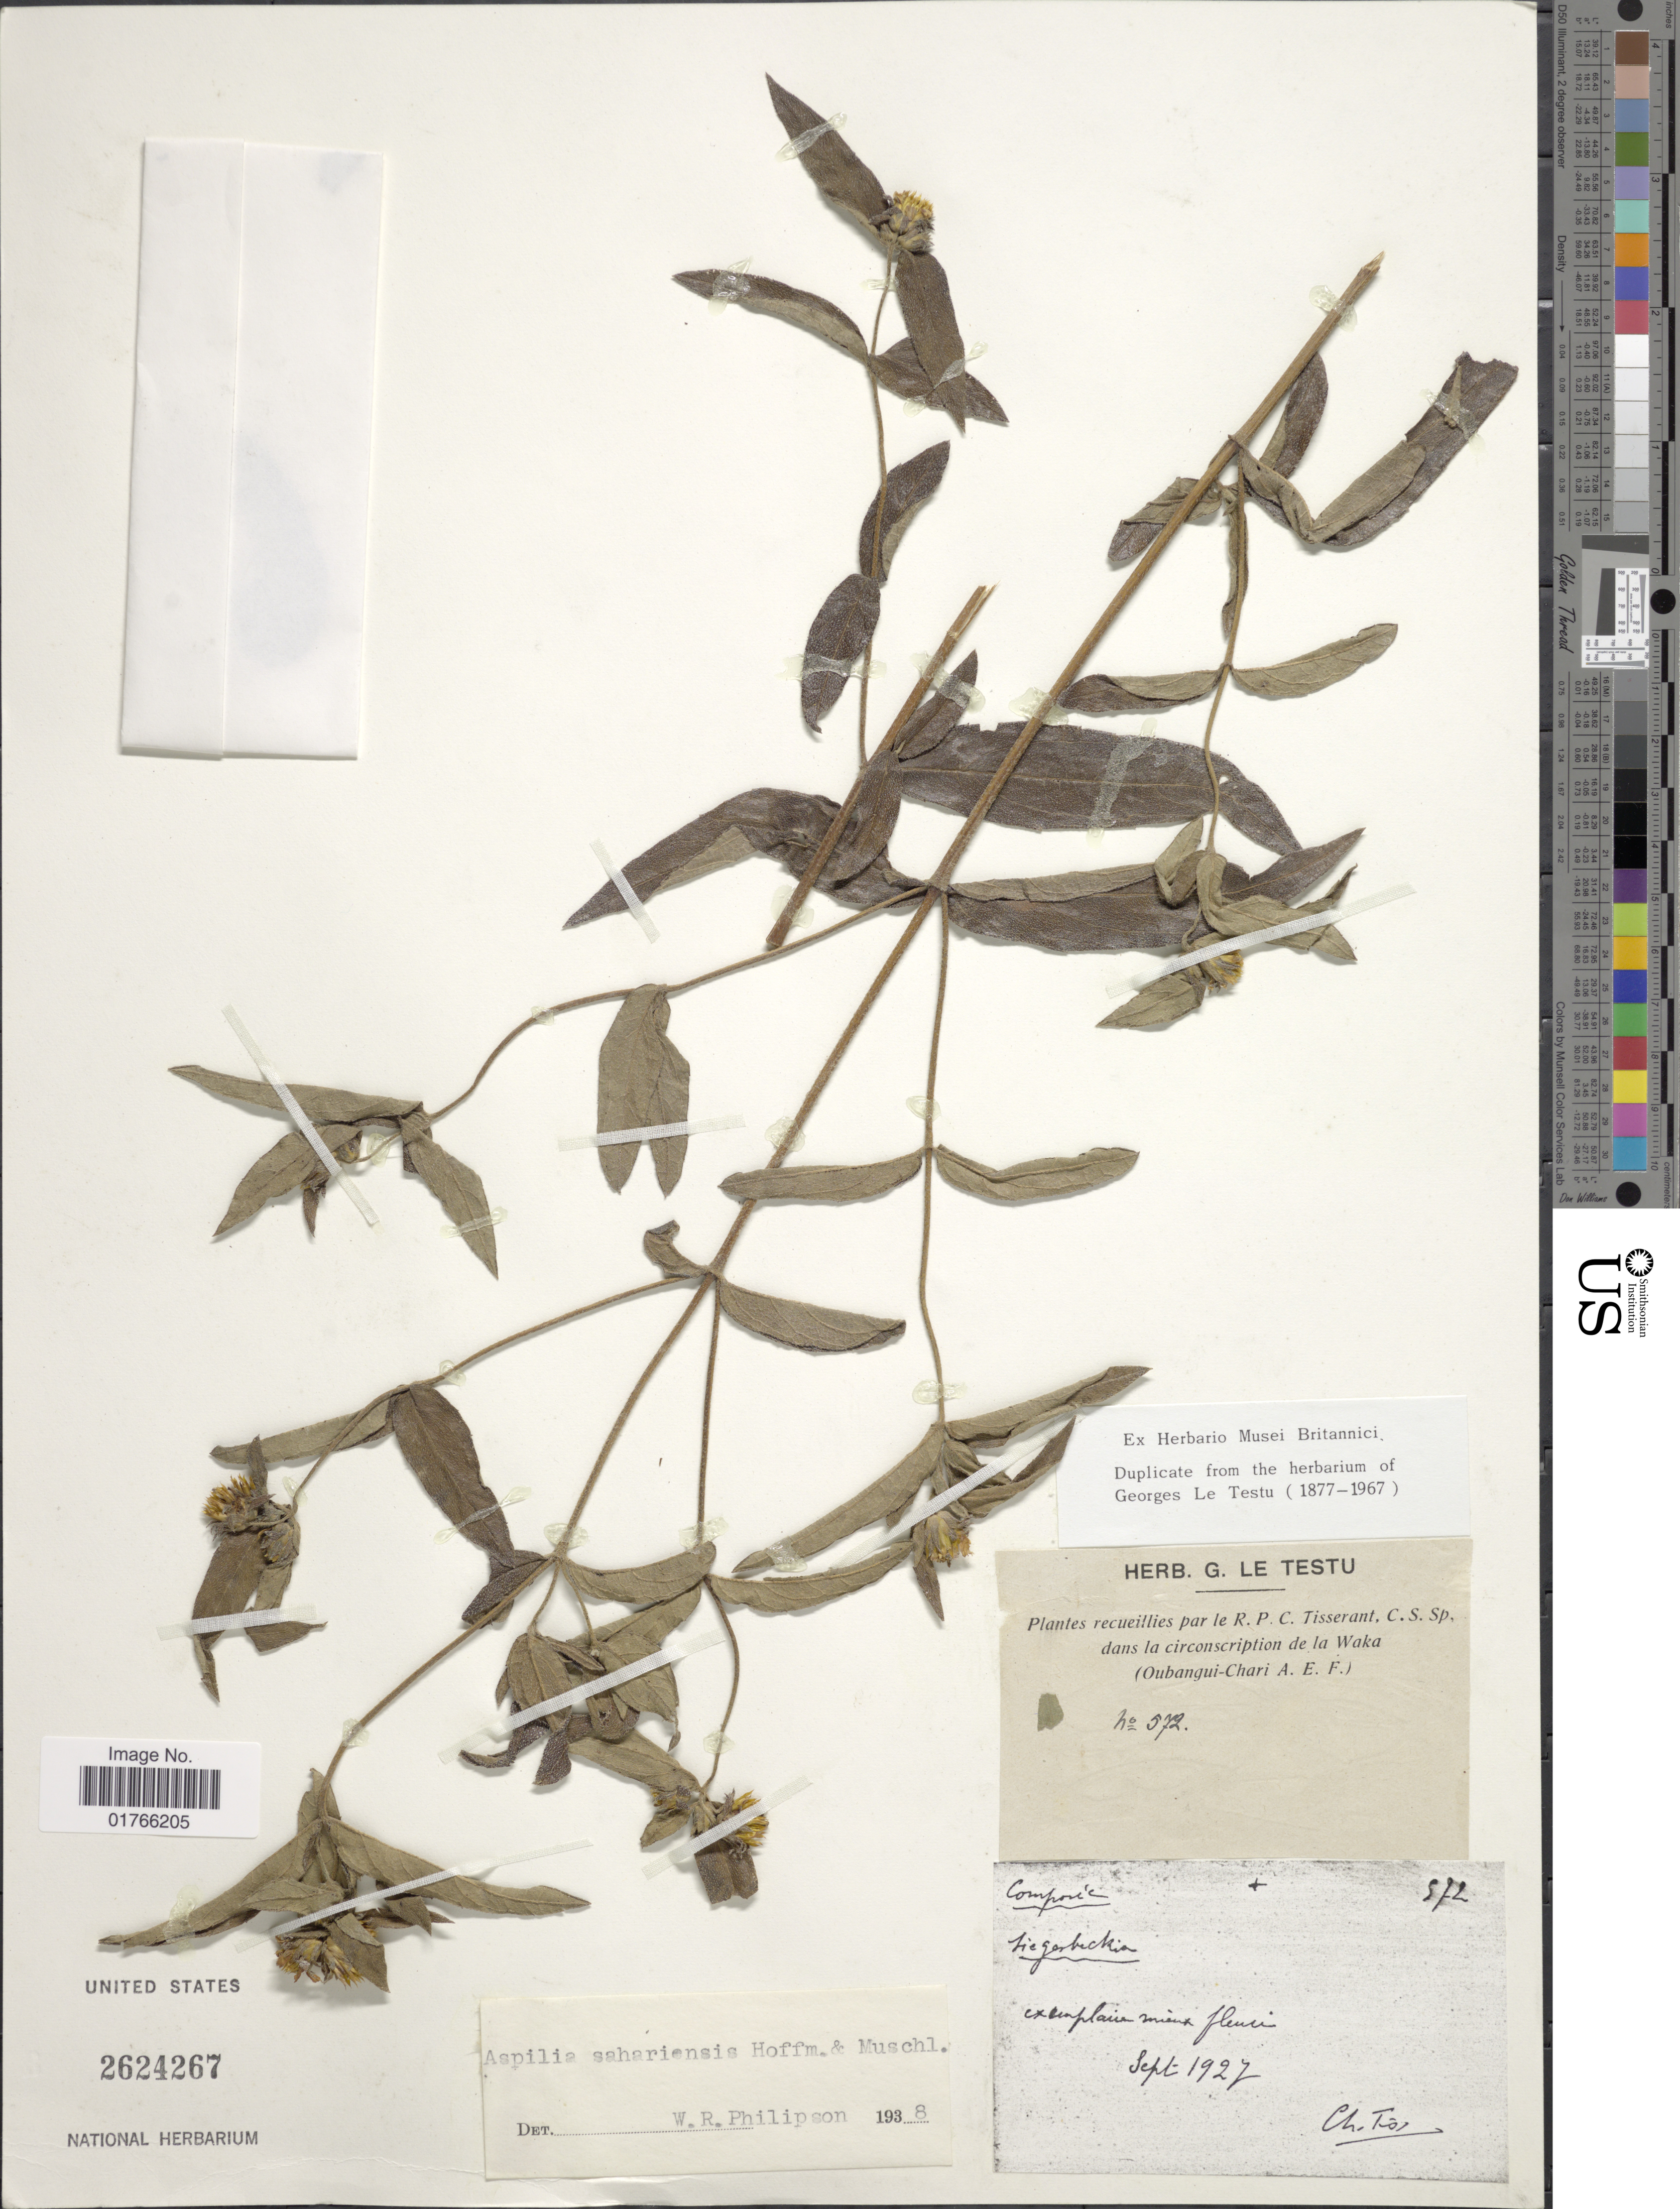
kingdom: Plantae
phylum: Tracheophyta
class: Magnoliopsida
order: Asterales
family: Asteraceae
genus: Aspilia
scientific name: Aspilia sahariensis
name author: O. Hoffm. & Muschl.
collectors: C. Tisserant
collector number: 572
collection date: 1927-09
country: Central African Republic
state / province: Ouaka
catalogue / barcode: US 2624267